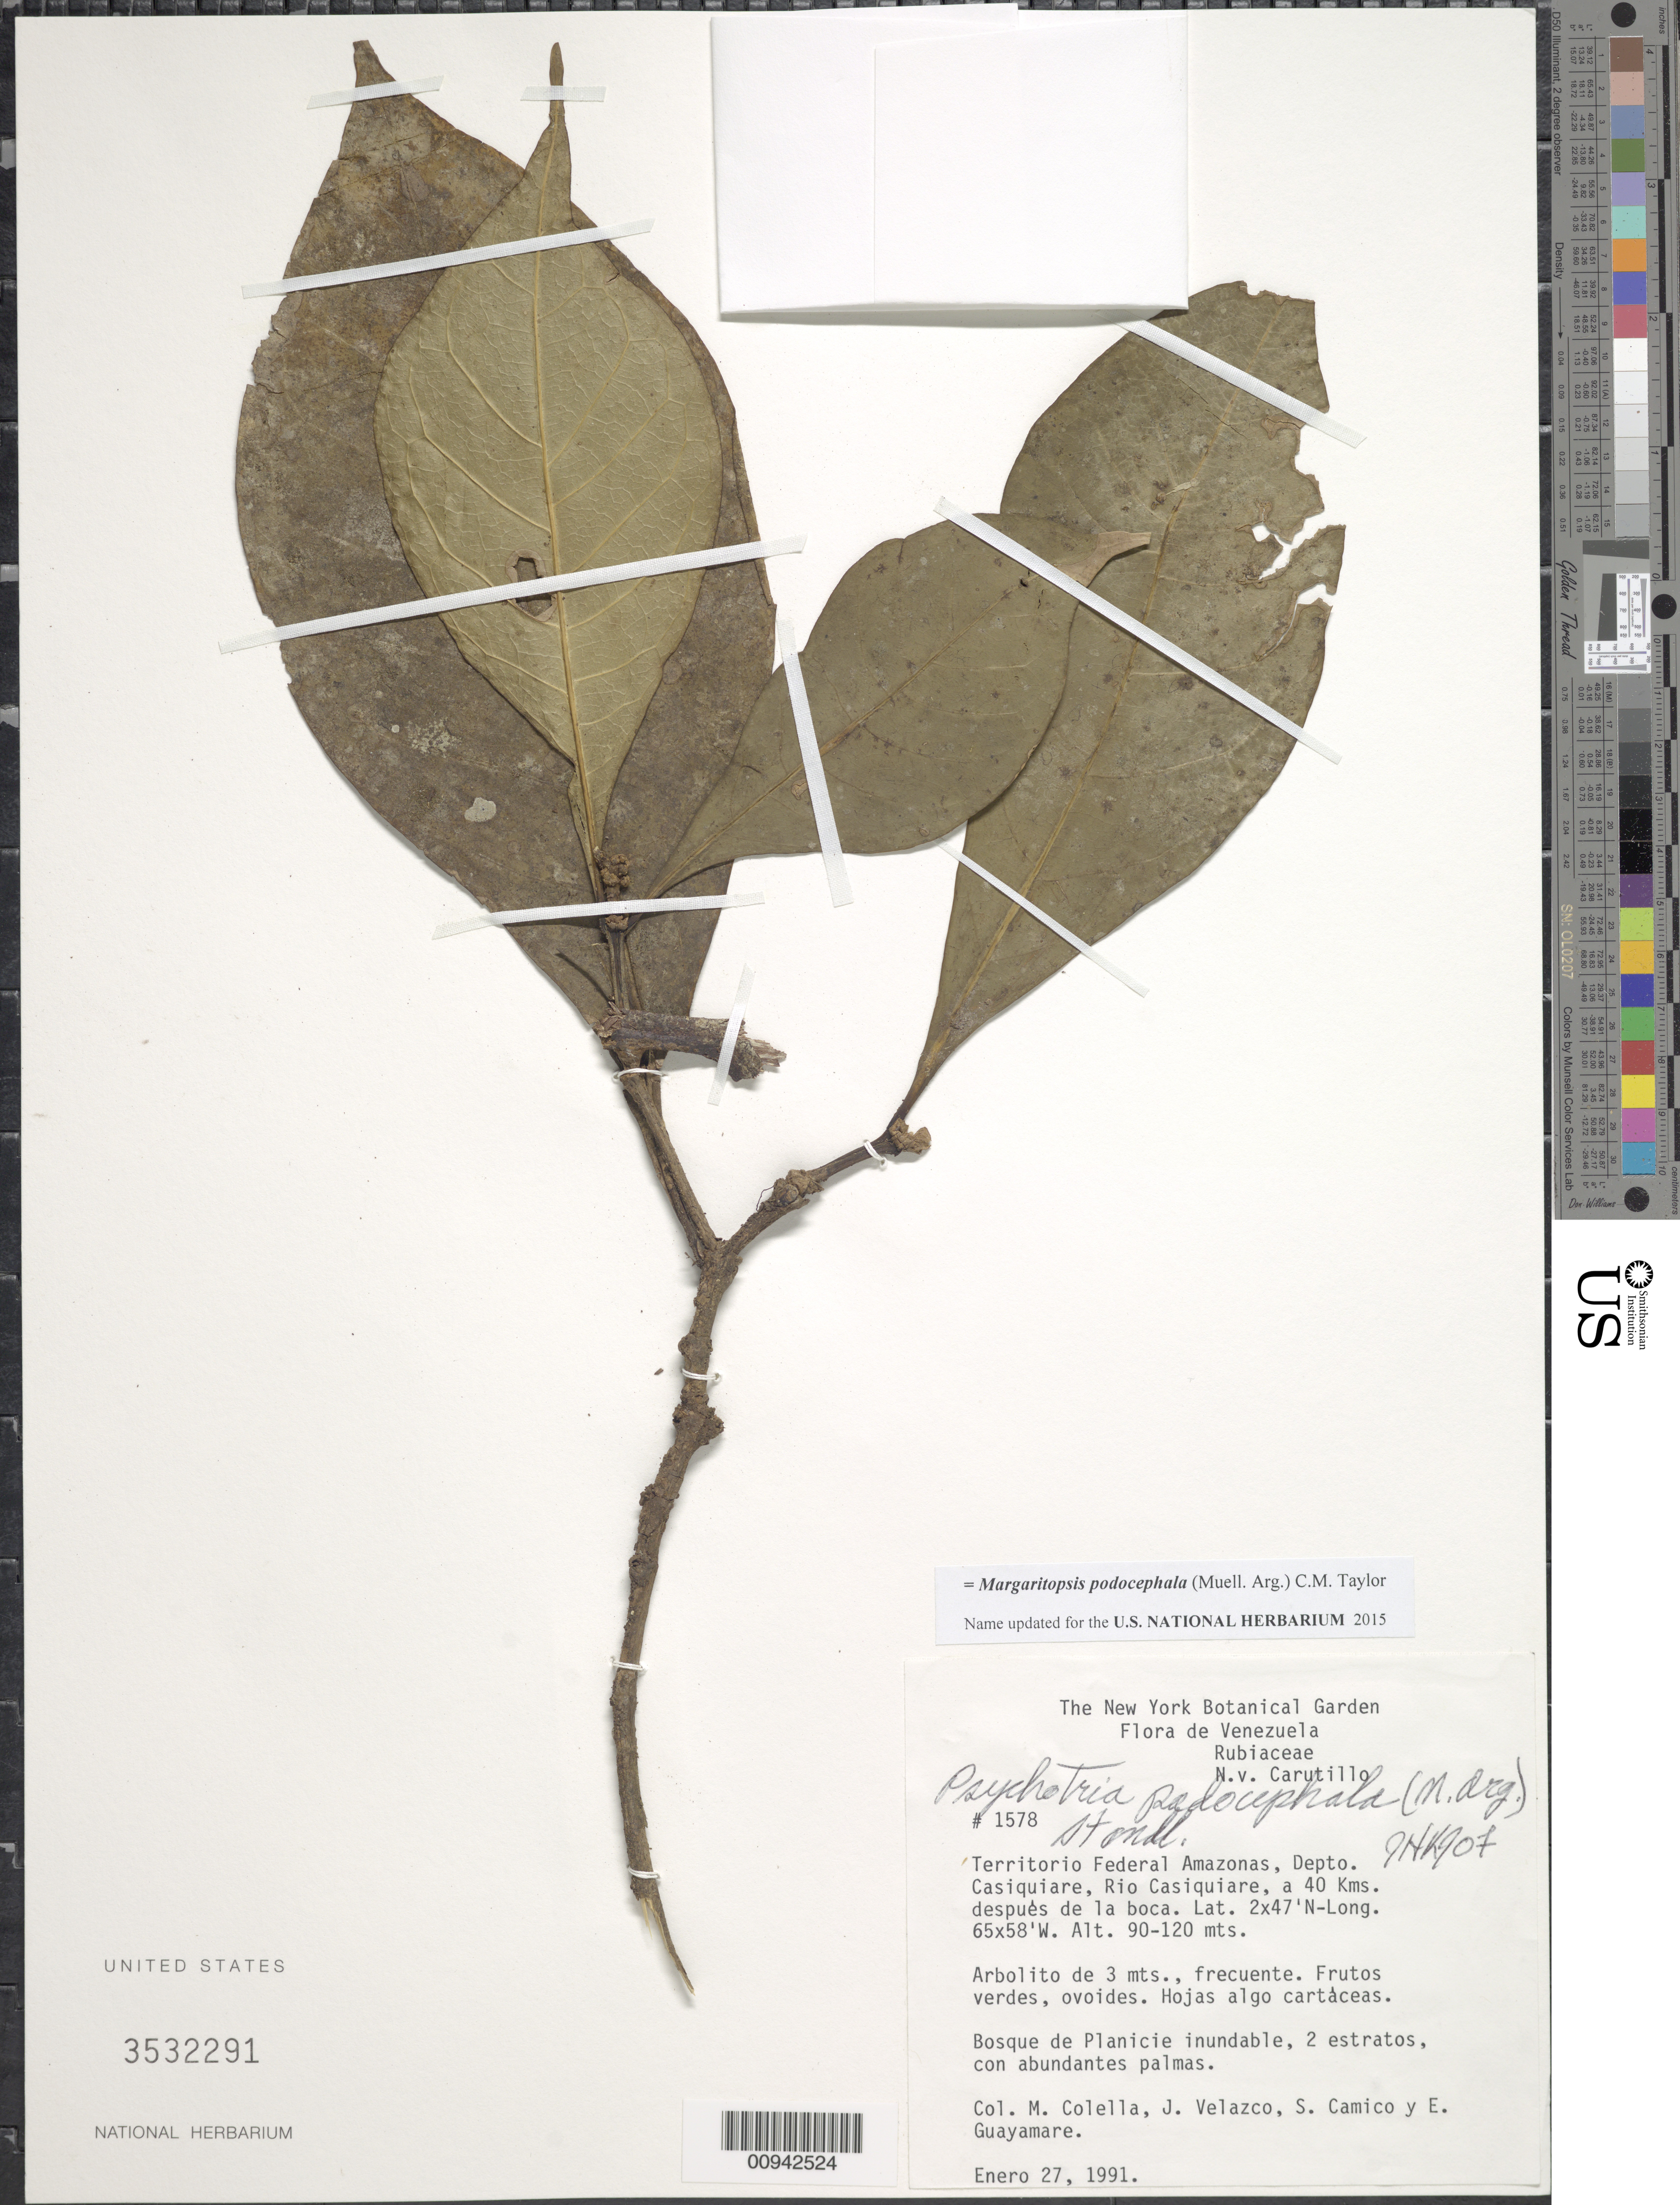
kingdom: Plantae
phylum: Tracheophyta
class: Magnoliopsida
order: Gentianales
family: Rubiaceae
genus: Psychotria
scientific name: Psychotria podocephala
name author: (Müll. Arg.) Standl.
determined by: Kirkbride, J. H.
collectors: M. Colella, J. Velazco, S. Camico & E. Guayamare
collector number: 1578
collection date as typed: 27-Jan-91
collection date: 1991-01-27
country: Venezuela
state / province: Amazonas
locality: Río Casiquiare, a 40 km despues de la boca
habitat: Bosque de planicie inundable, 2 estratos, con abundantes palmas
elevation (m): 90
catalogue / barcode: US 3532291